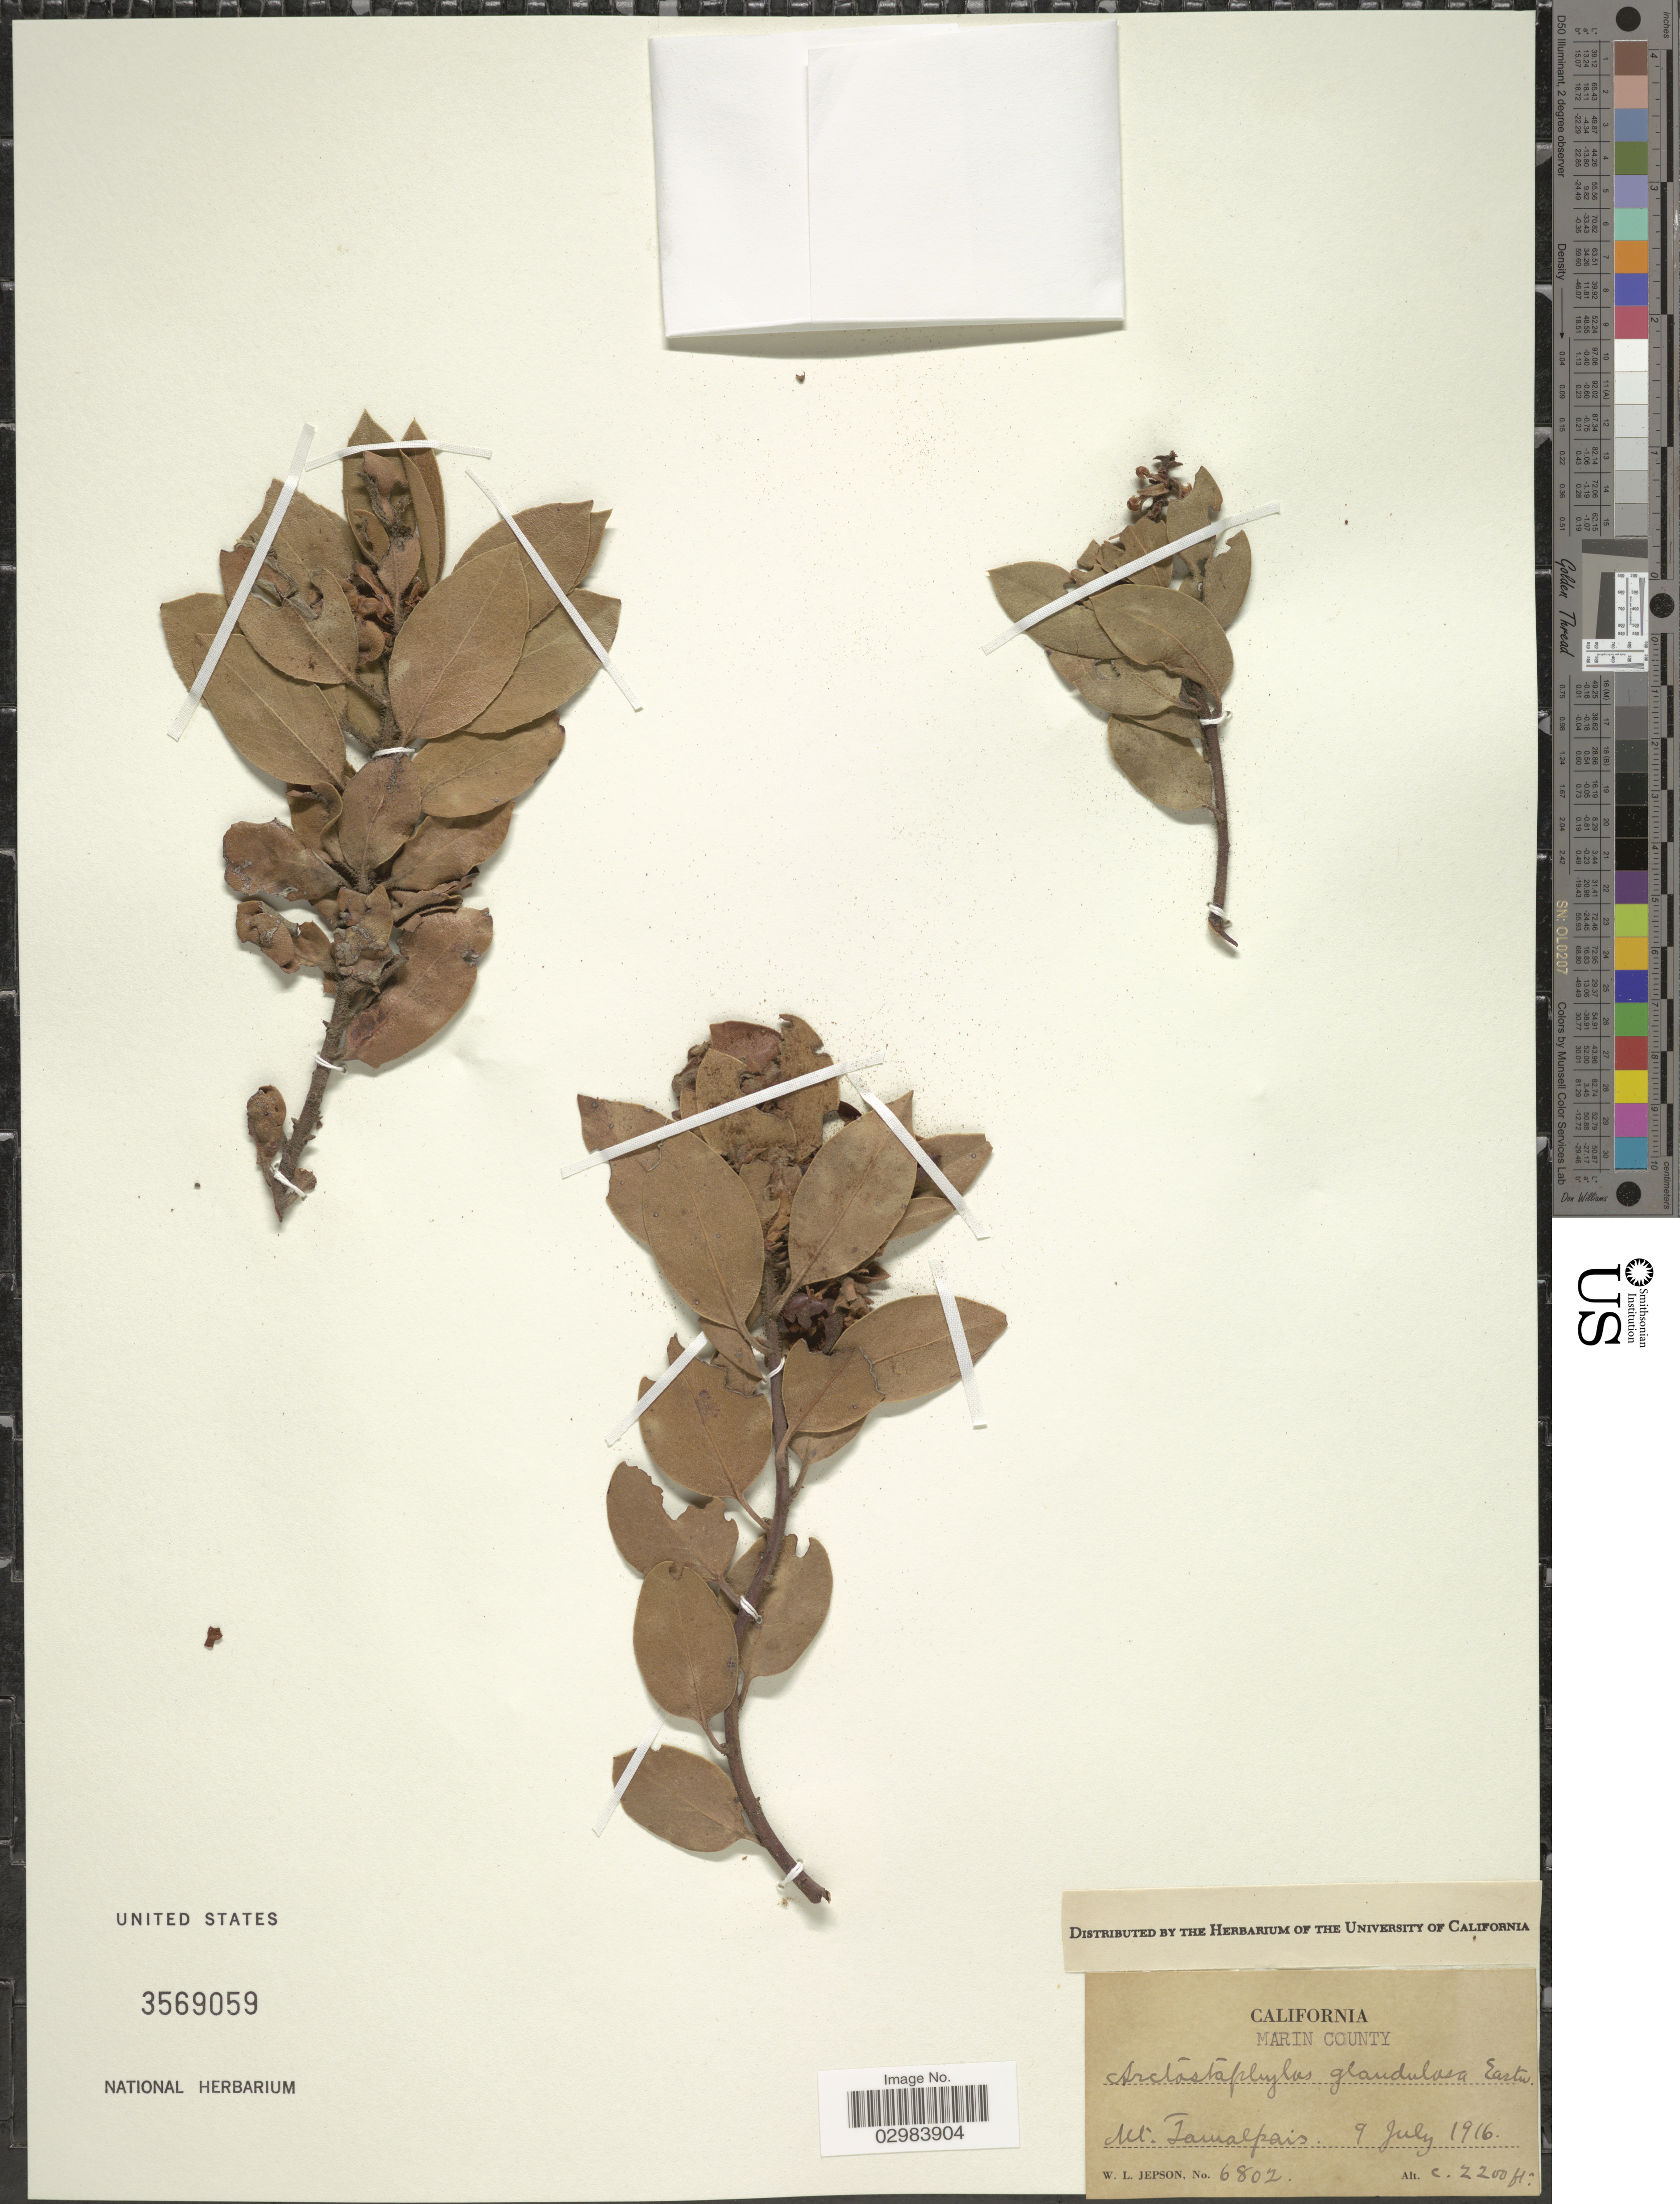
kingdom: Plantae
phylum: Tracheophyta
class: Magnoliopsida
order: Ericales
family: Ericaceae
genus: Arctostaphylos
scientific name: Arctostaphylos glandulosa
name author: Eastw.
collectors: W. L. Jepson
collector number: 6802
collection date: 1916-07-09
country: United States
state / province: California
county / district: Marin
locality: Mt. Tamalpais, Marin County.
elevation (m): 671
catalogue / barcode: US 3569059